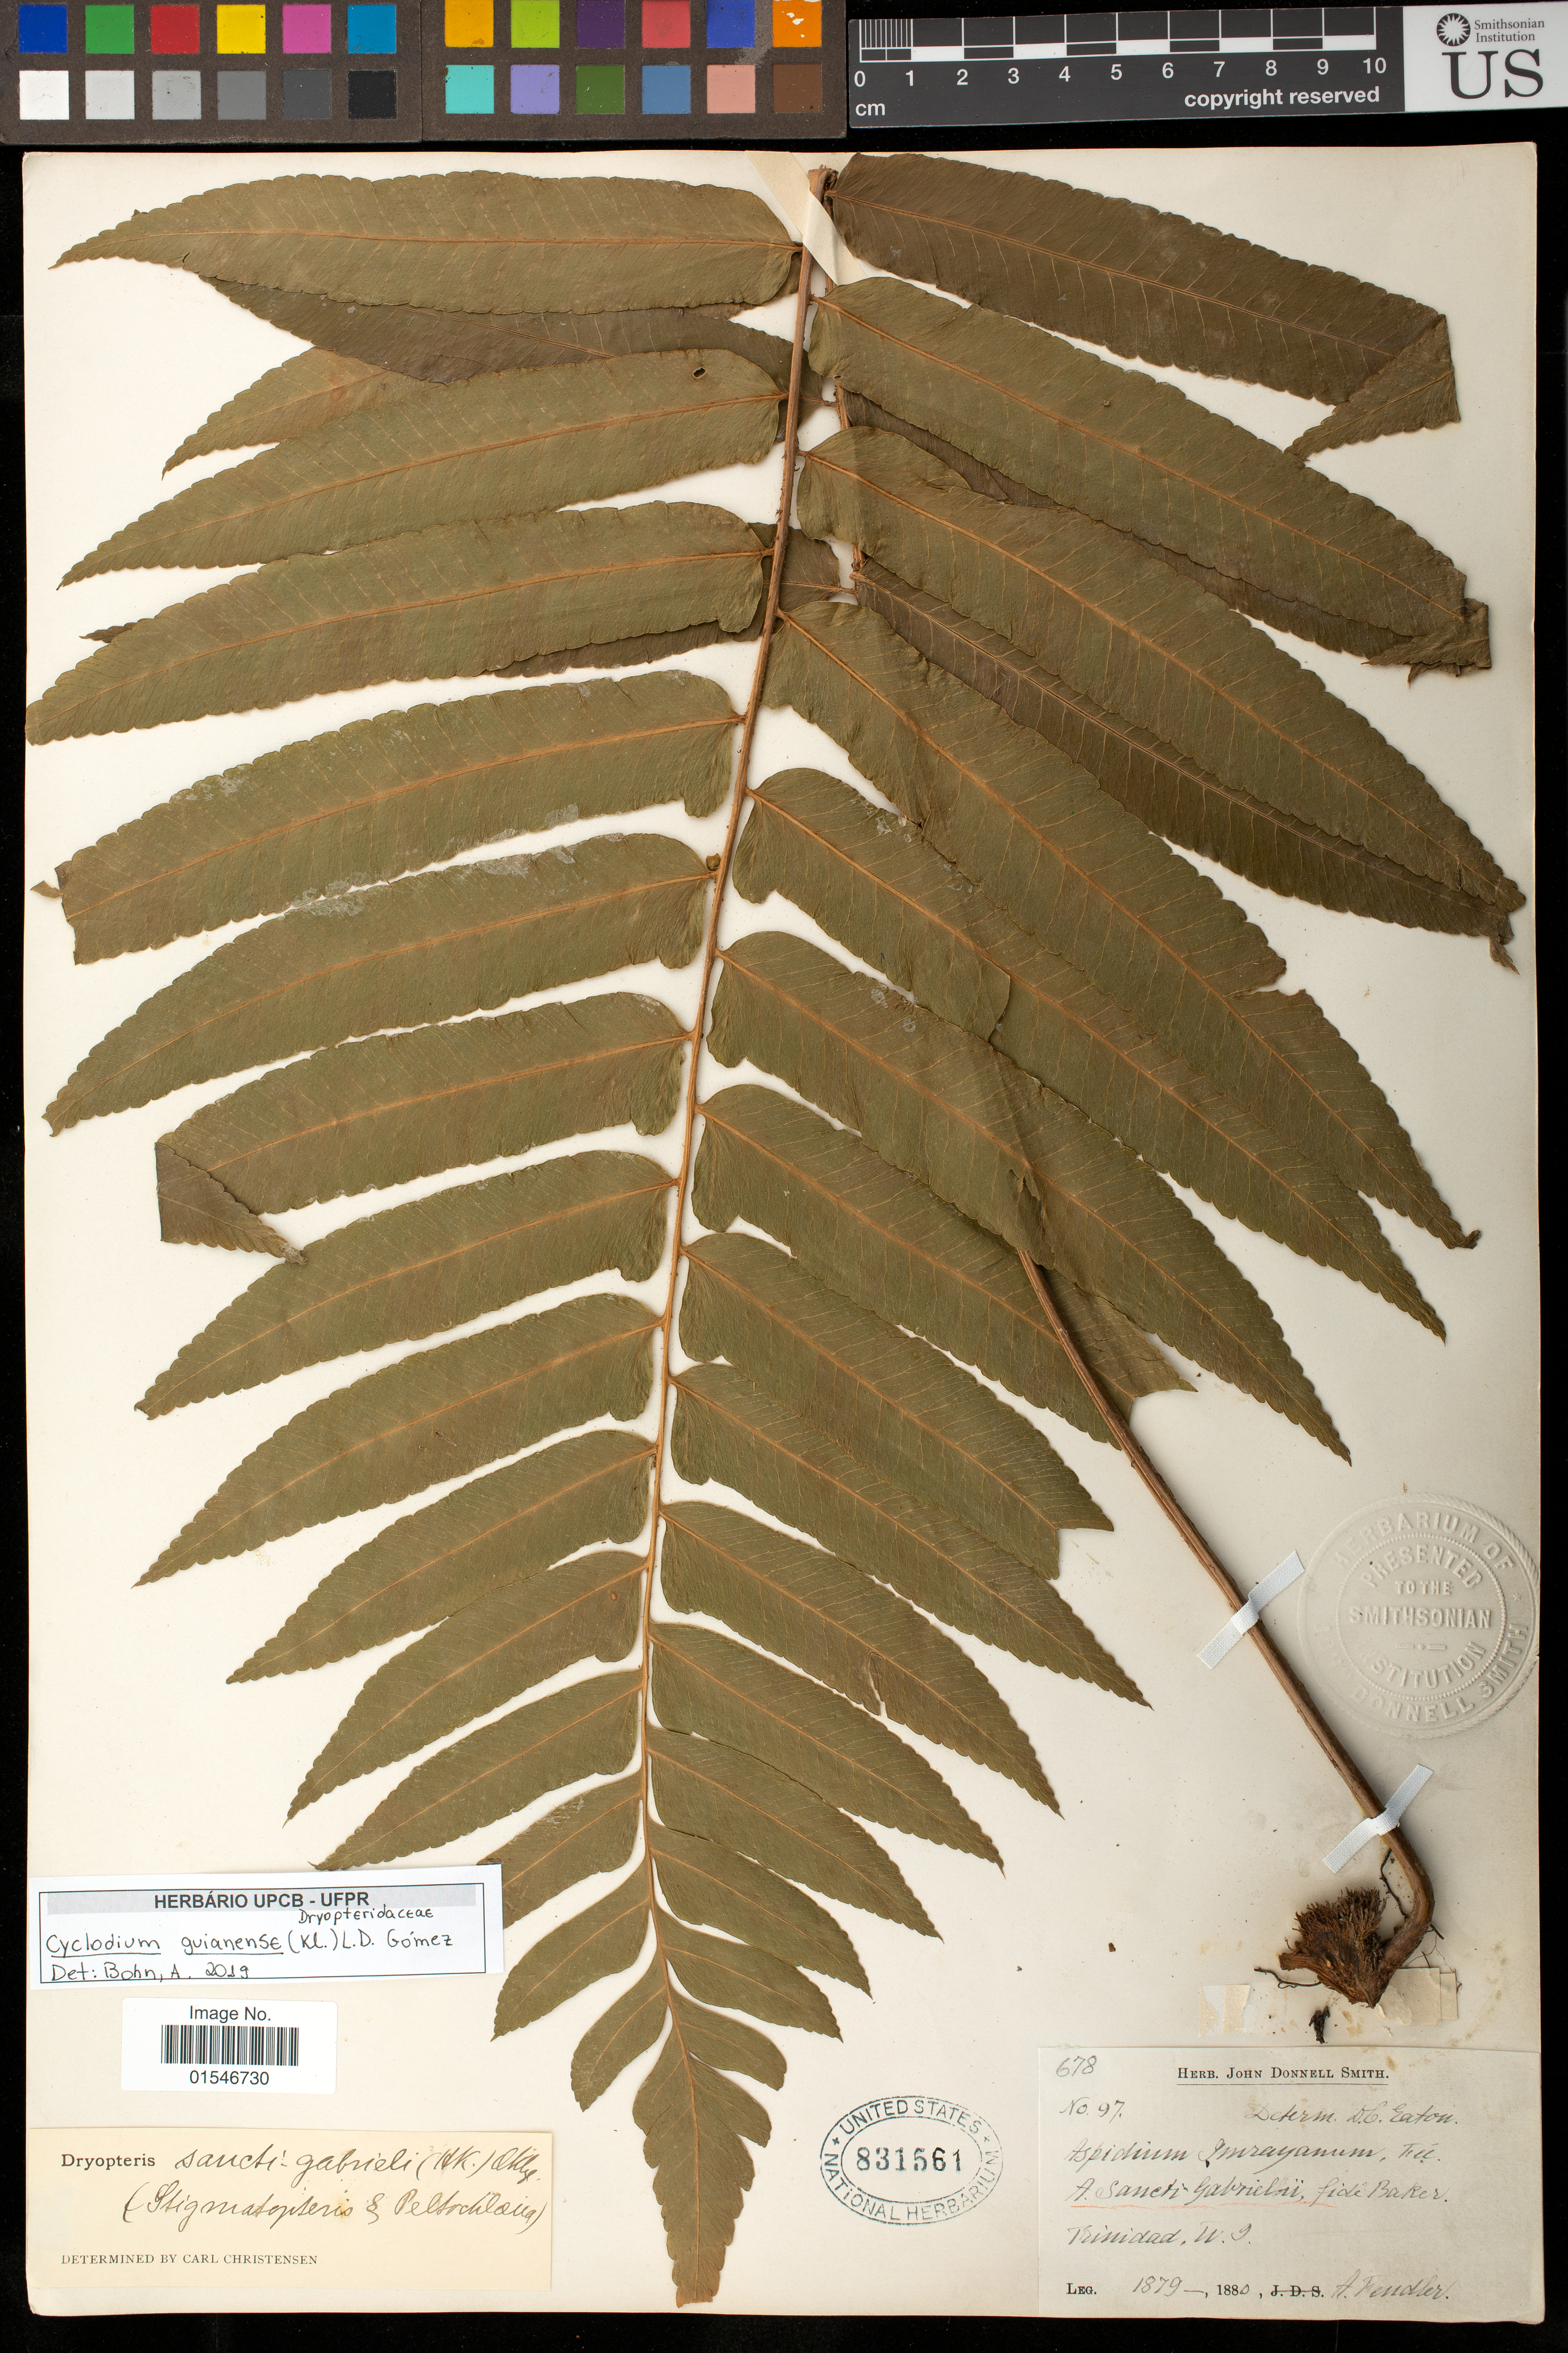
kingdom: Plantae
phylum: Tracheophyta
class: Polypodiopsida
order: Polypodiales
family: Dryopteridaceae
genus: Cyclodium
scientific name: Cyclodium guianense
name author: (Klotzsch) van der Werff ex L.D. Gómez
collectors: A. Fendler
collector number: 97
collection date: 1879/1880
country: Trinidad and Tobago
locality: Trinidad, W. I.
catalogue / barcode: US 831561